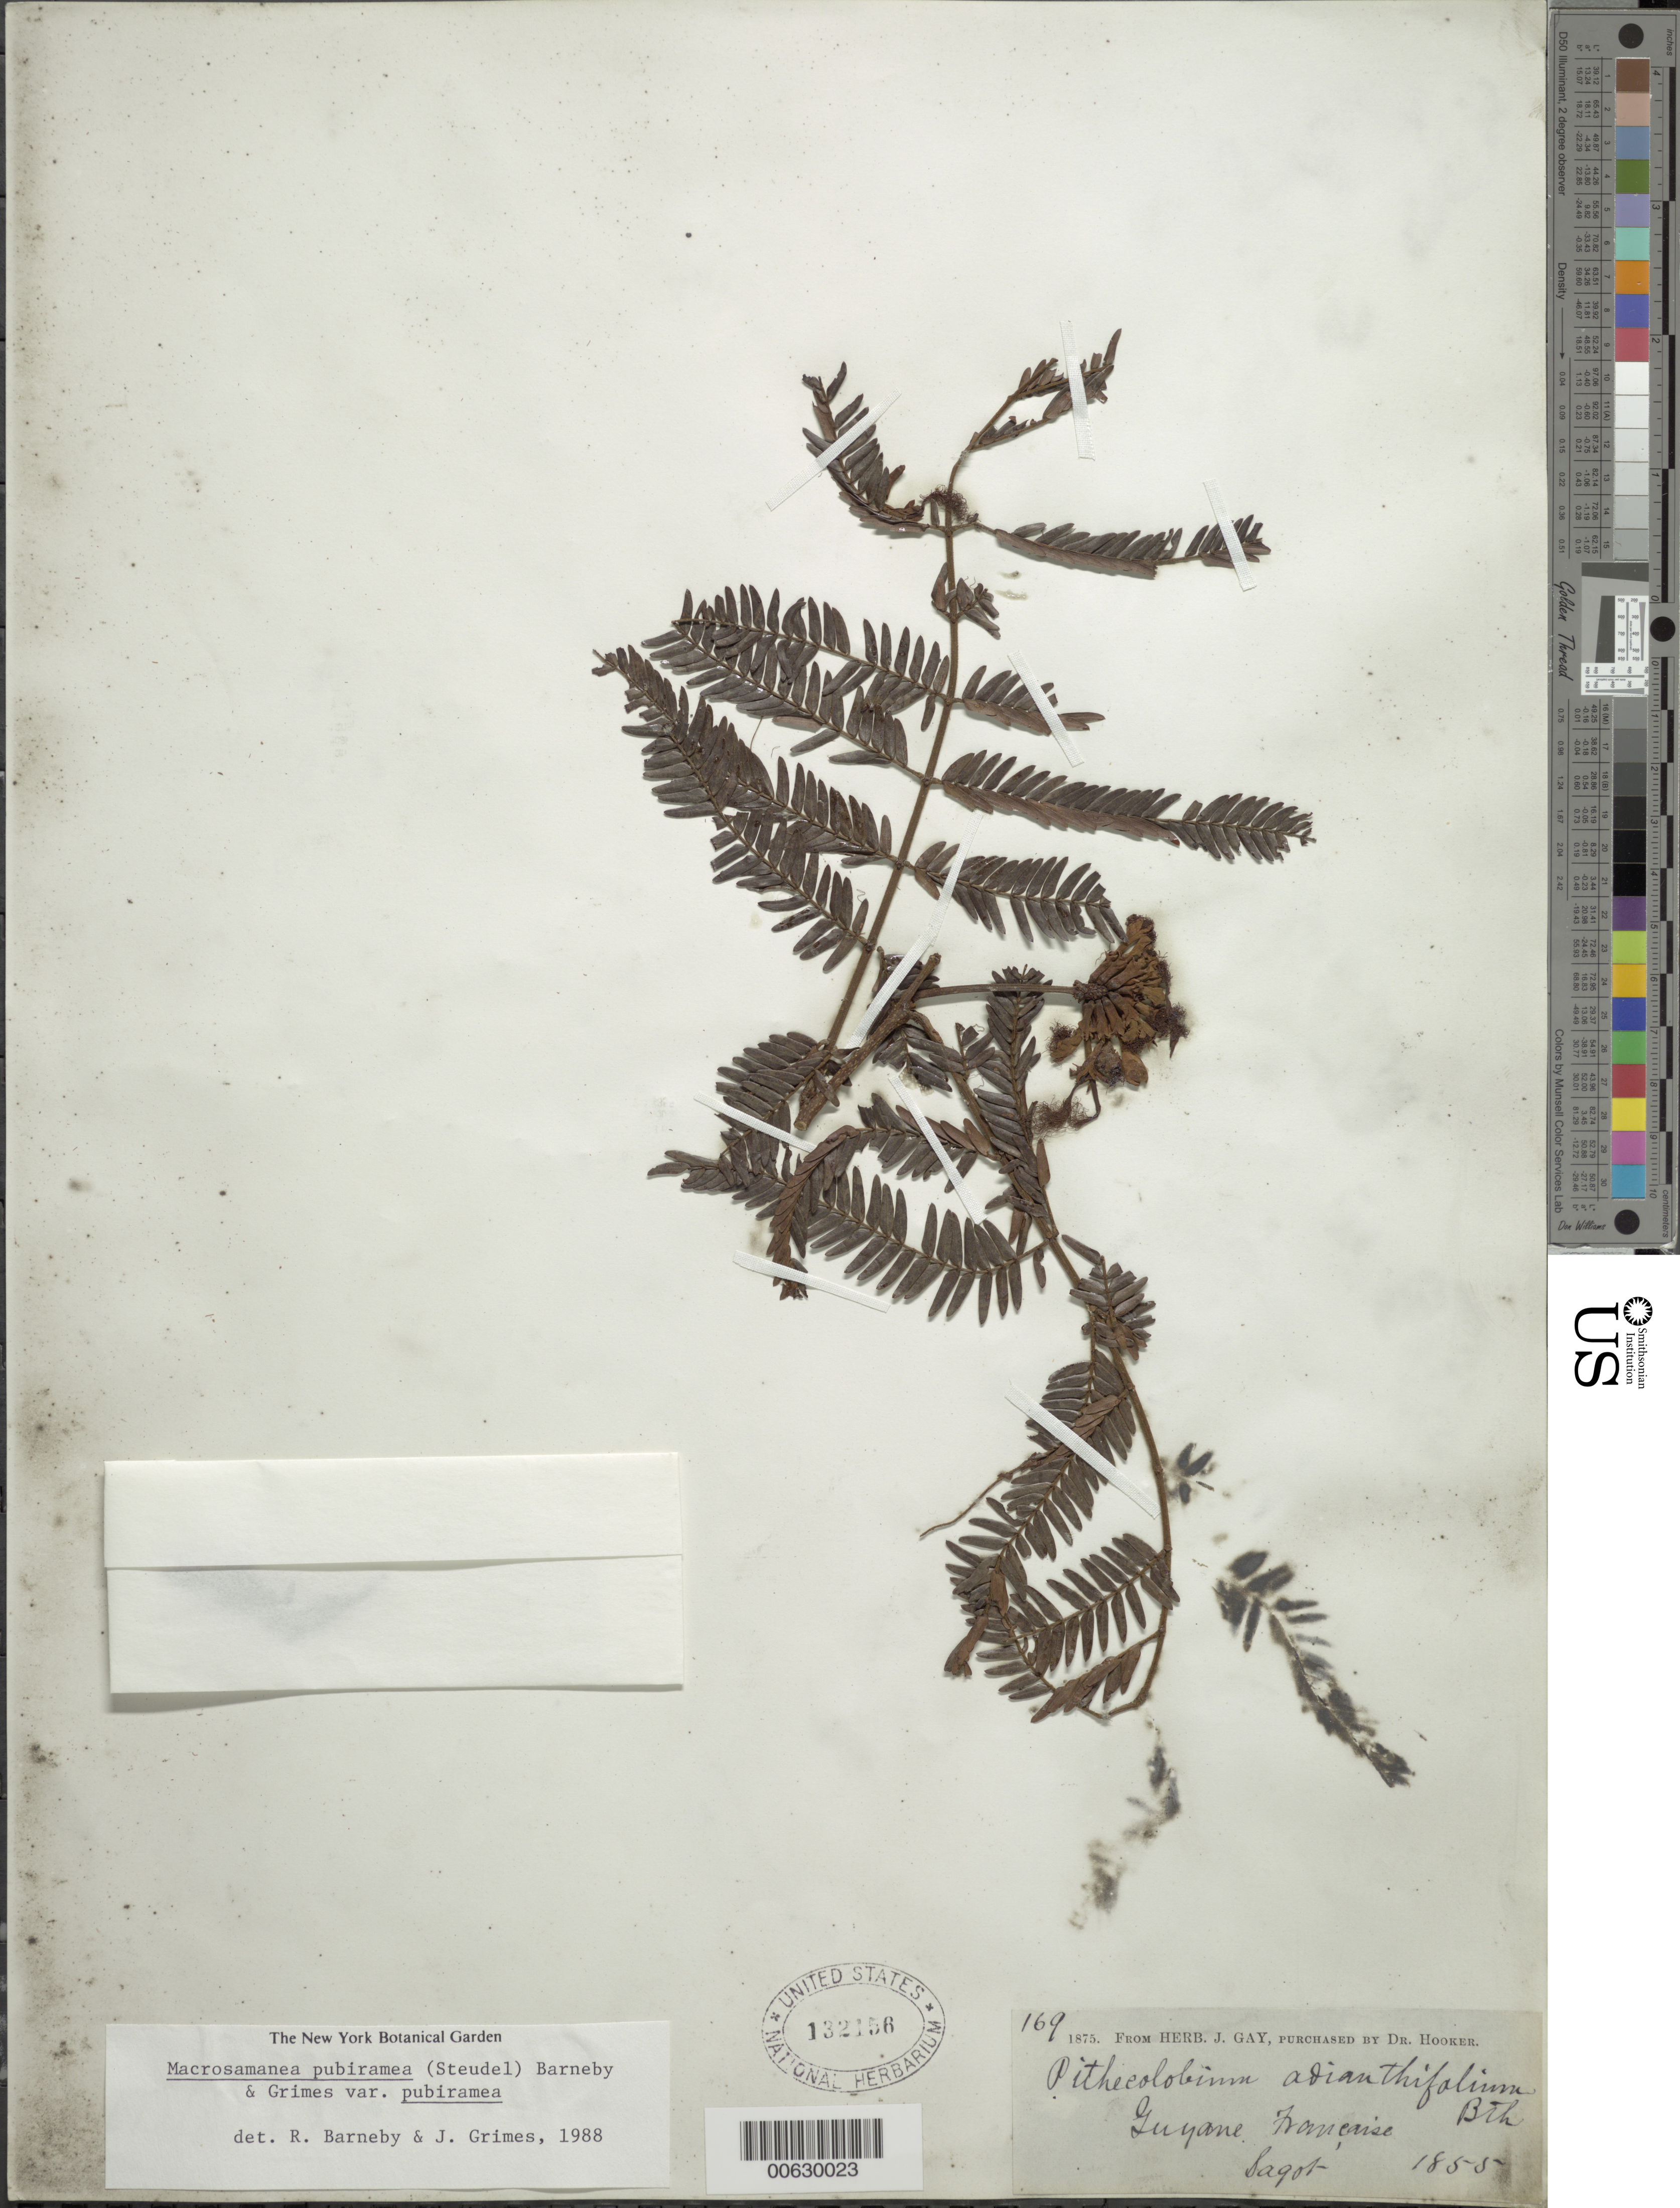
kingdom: Plantae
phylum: Tracheophyta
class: Magnoliopsida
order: Fabales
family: Fabaceae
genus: Macrosamanea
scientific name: Macrosamanea pubiramea var. pubiramea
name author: (Steud.) Barneby & J.W. Grimes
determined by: Barneby, R. C.; Grimes, J. W.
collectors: P. A. Sagot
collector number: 169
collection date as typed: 1855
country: French Guiana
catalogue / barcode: US 132156